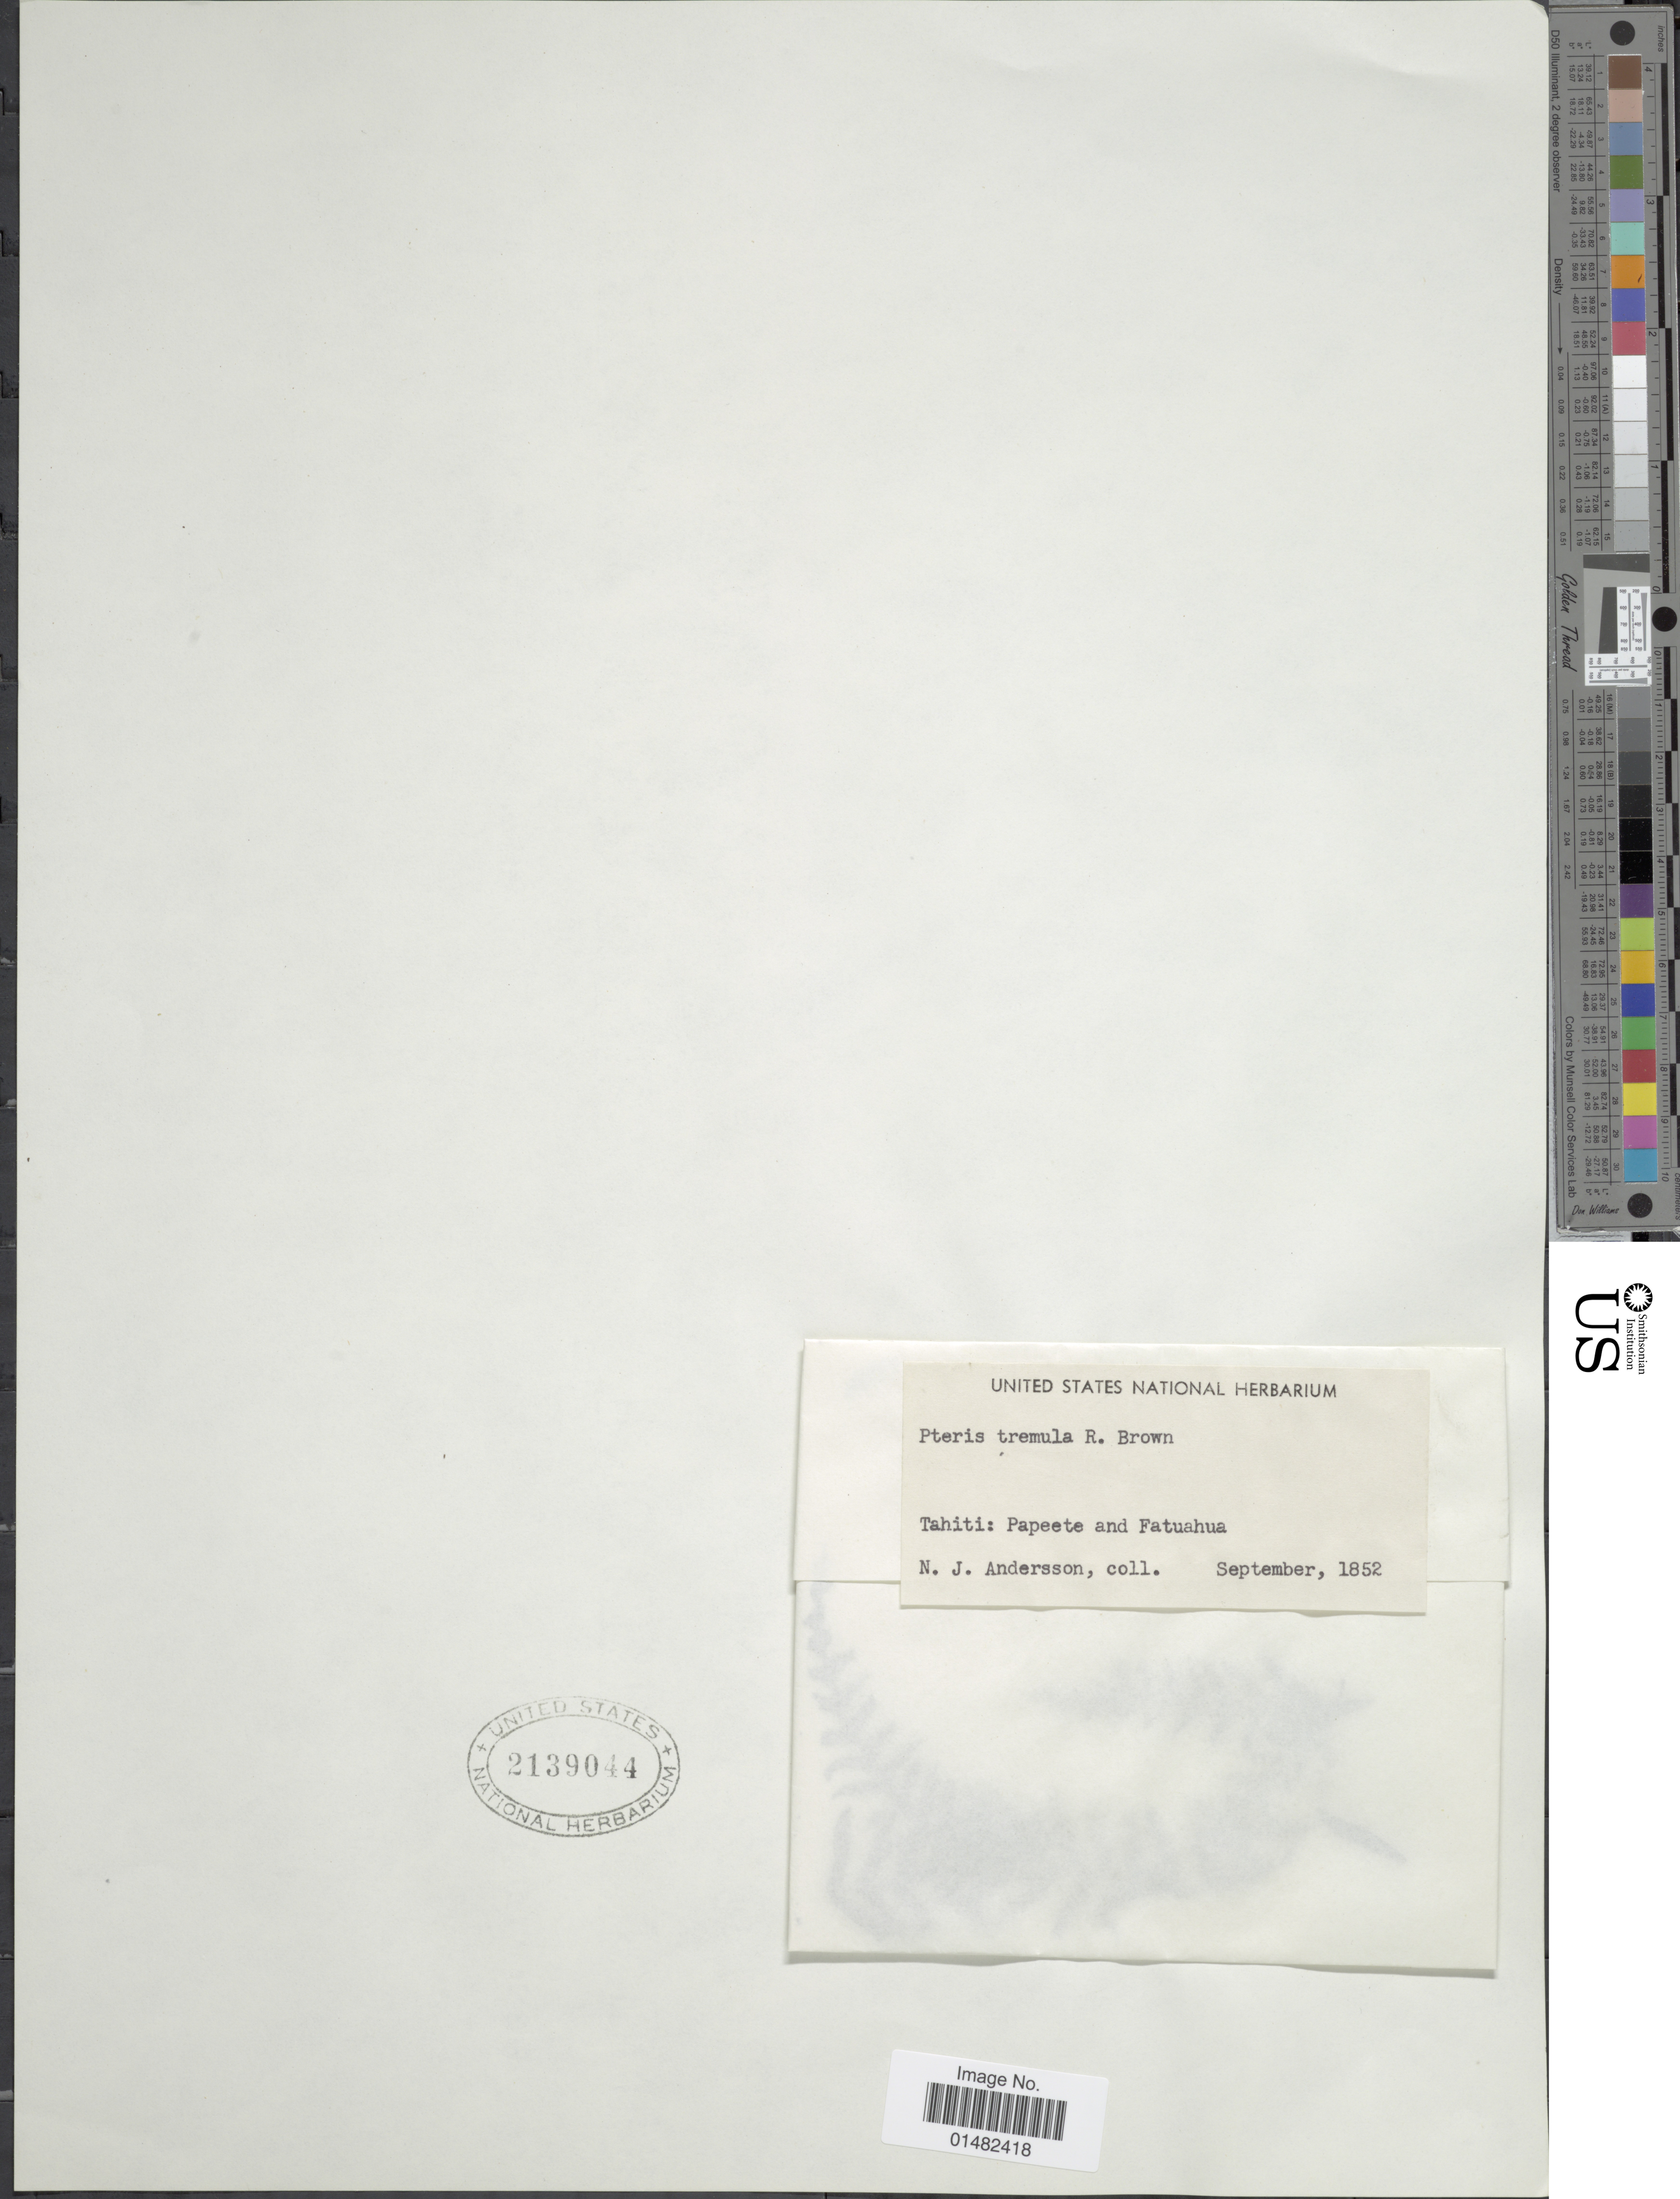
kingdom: Plantae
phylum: Tracheophyta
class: Polypodiopsida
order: Polypodiales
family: Pteridaceae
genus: Pteris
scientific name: Pteris tremula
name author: R. Br.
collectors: N. J. Andersson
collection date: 1852-09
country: French Polynesia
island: Tahiti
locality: Tahiti: Papeete and Fatuahua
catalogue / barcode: US 2139044